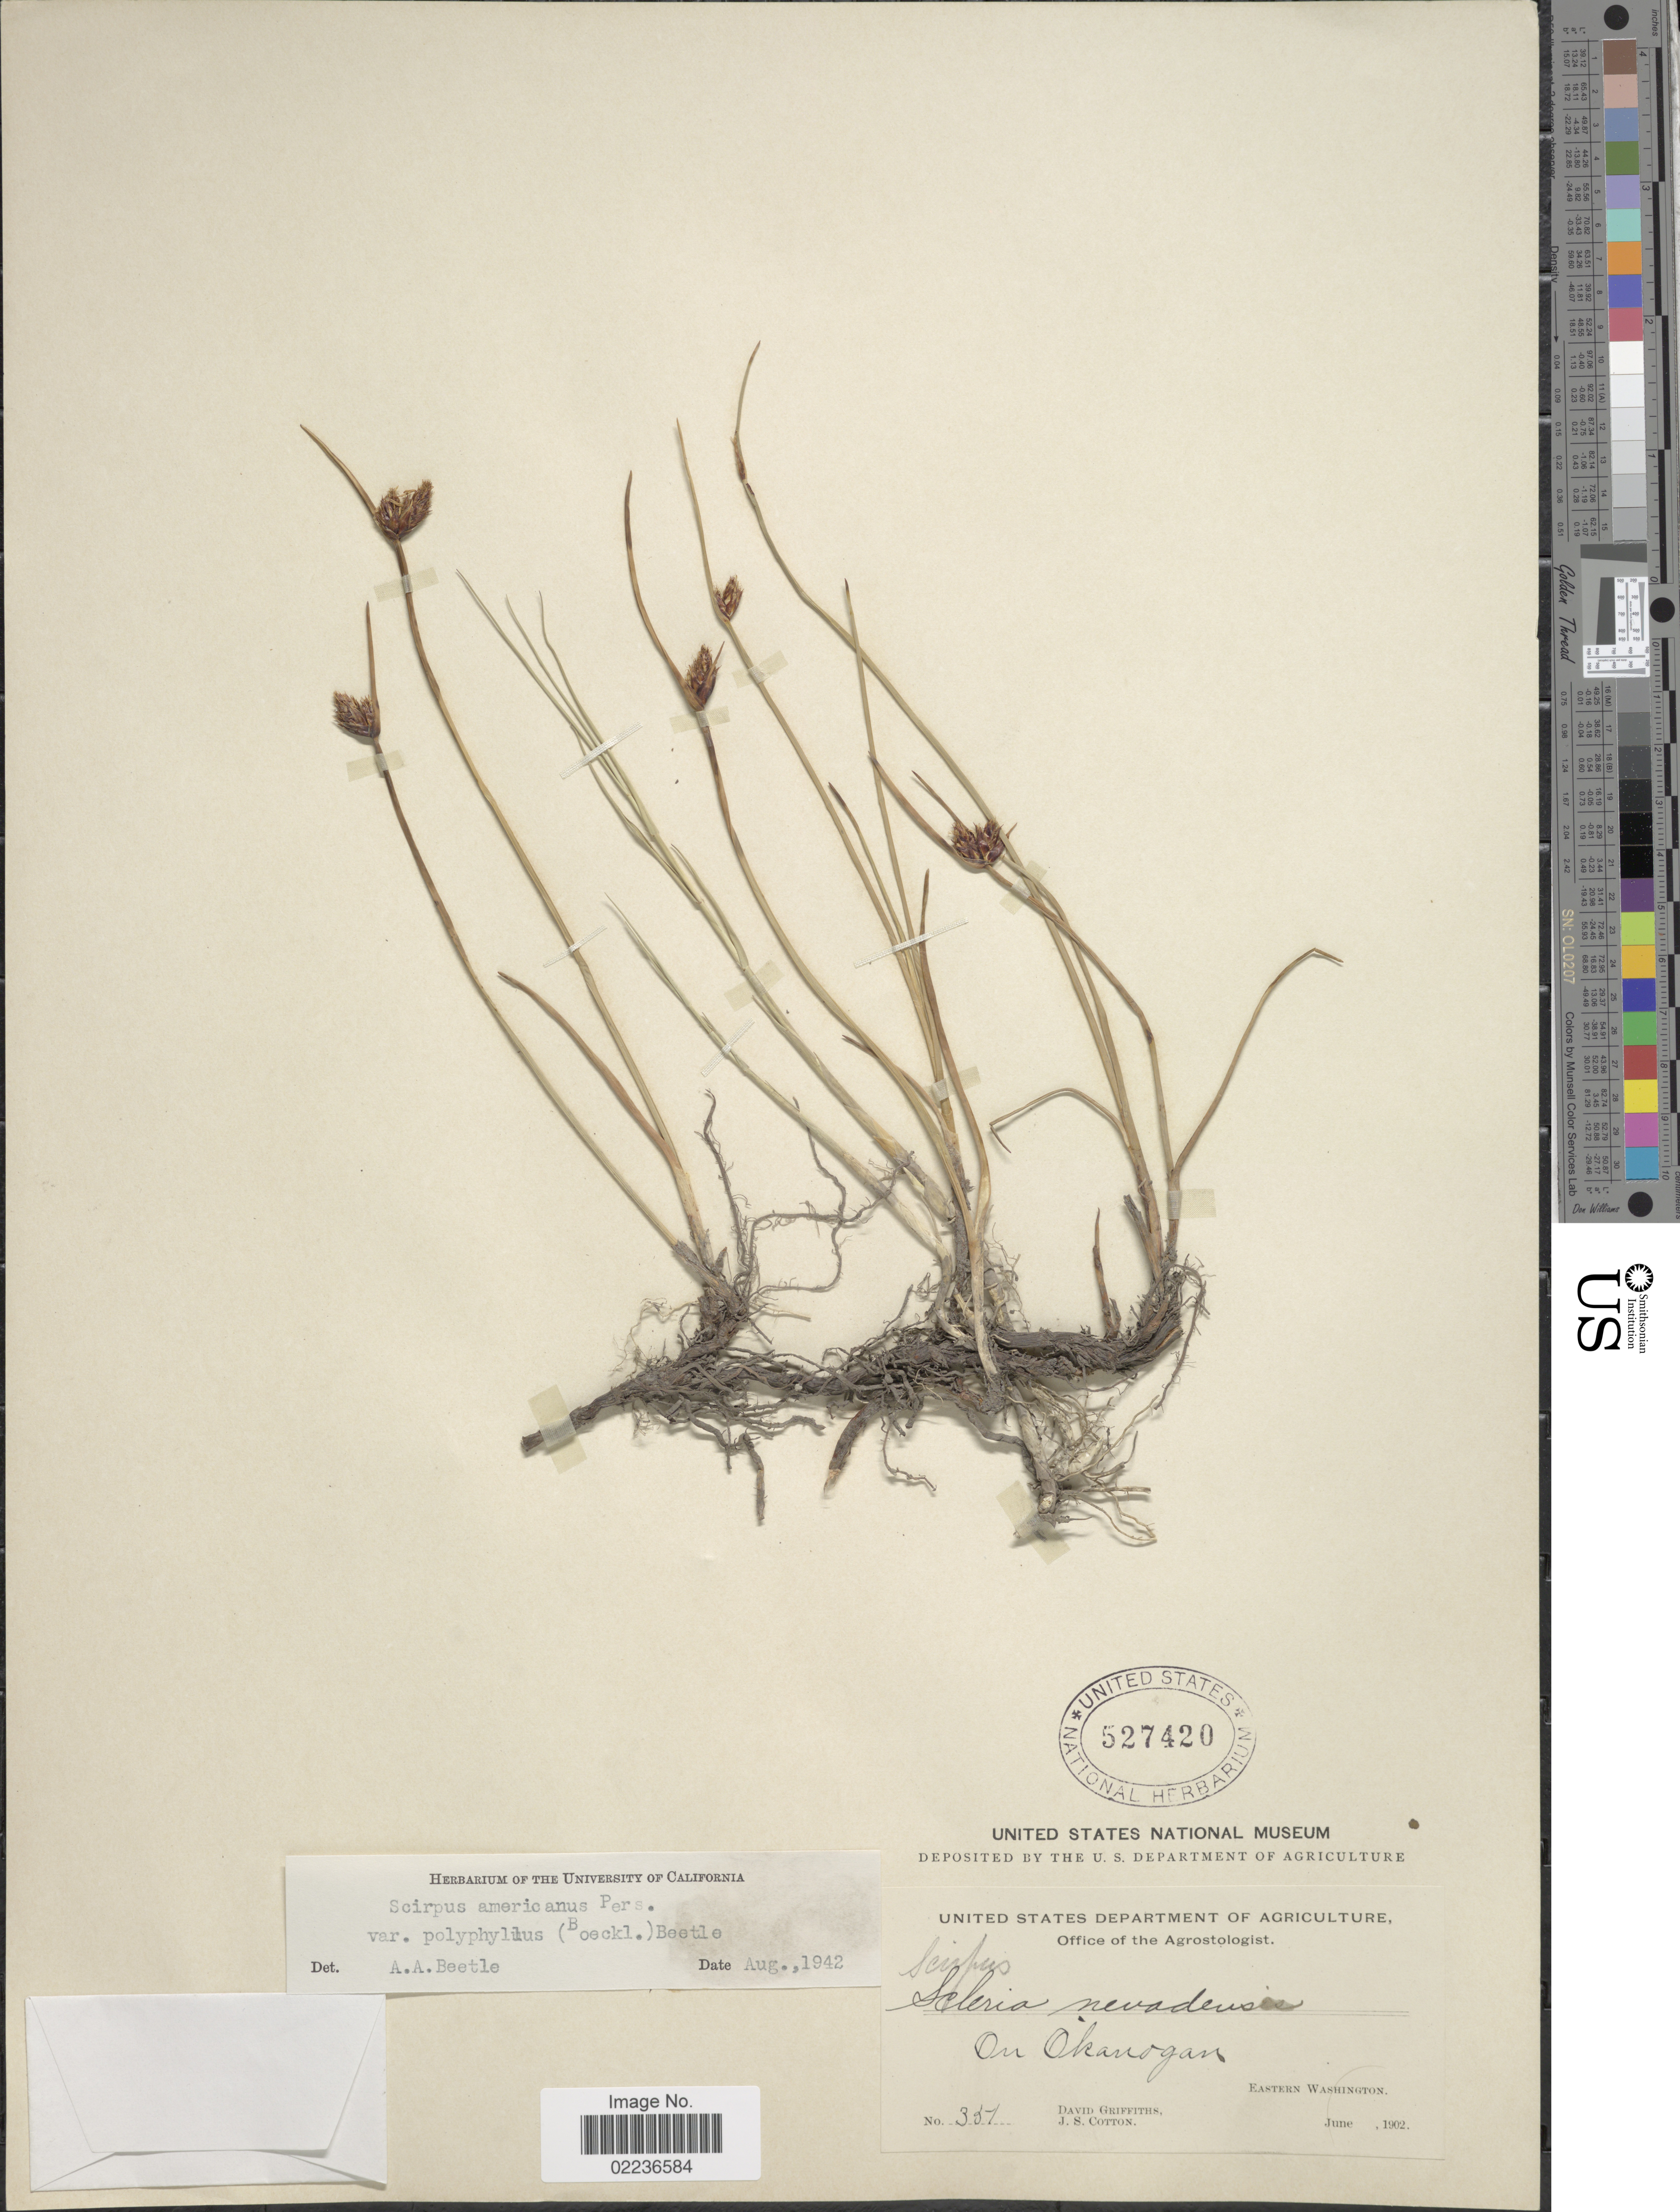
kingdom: Plantae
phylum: Tracheophyta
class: Liliopsida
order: Poales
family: Cyperaceae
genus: Schoenoplectus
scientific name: Schoenoplectus pungens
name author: (Vahl) Palla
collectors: D. Griffiths & J. S. Cotton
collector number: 351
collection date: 1902-06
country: United States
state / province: Washington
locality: On OKanogan, Eastern Washington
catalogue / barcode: US 627420